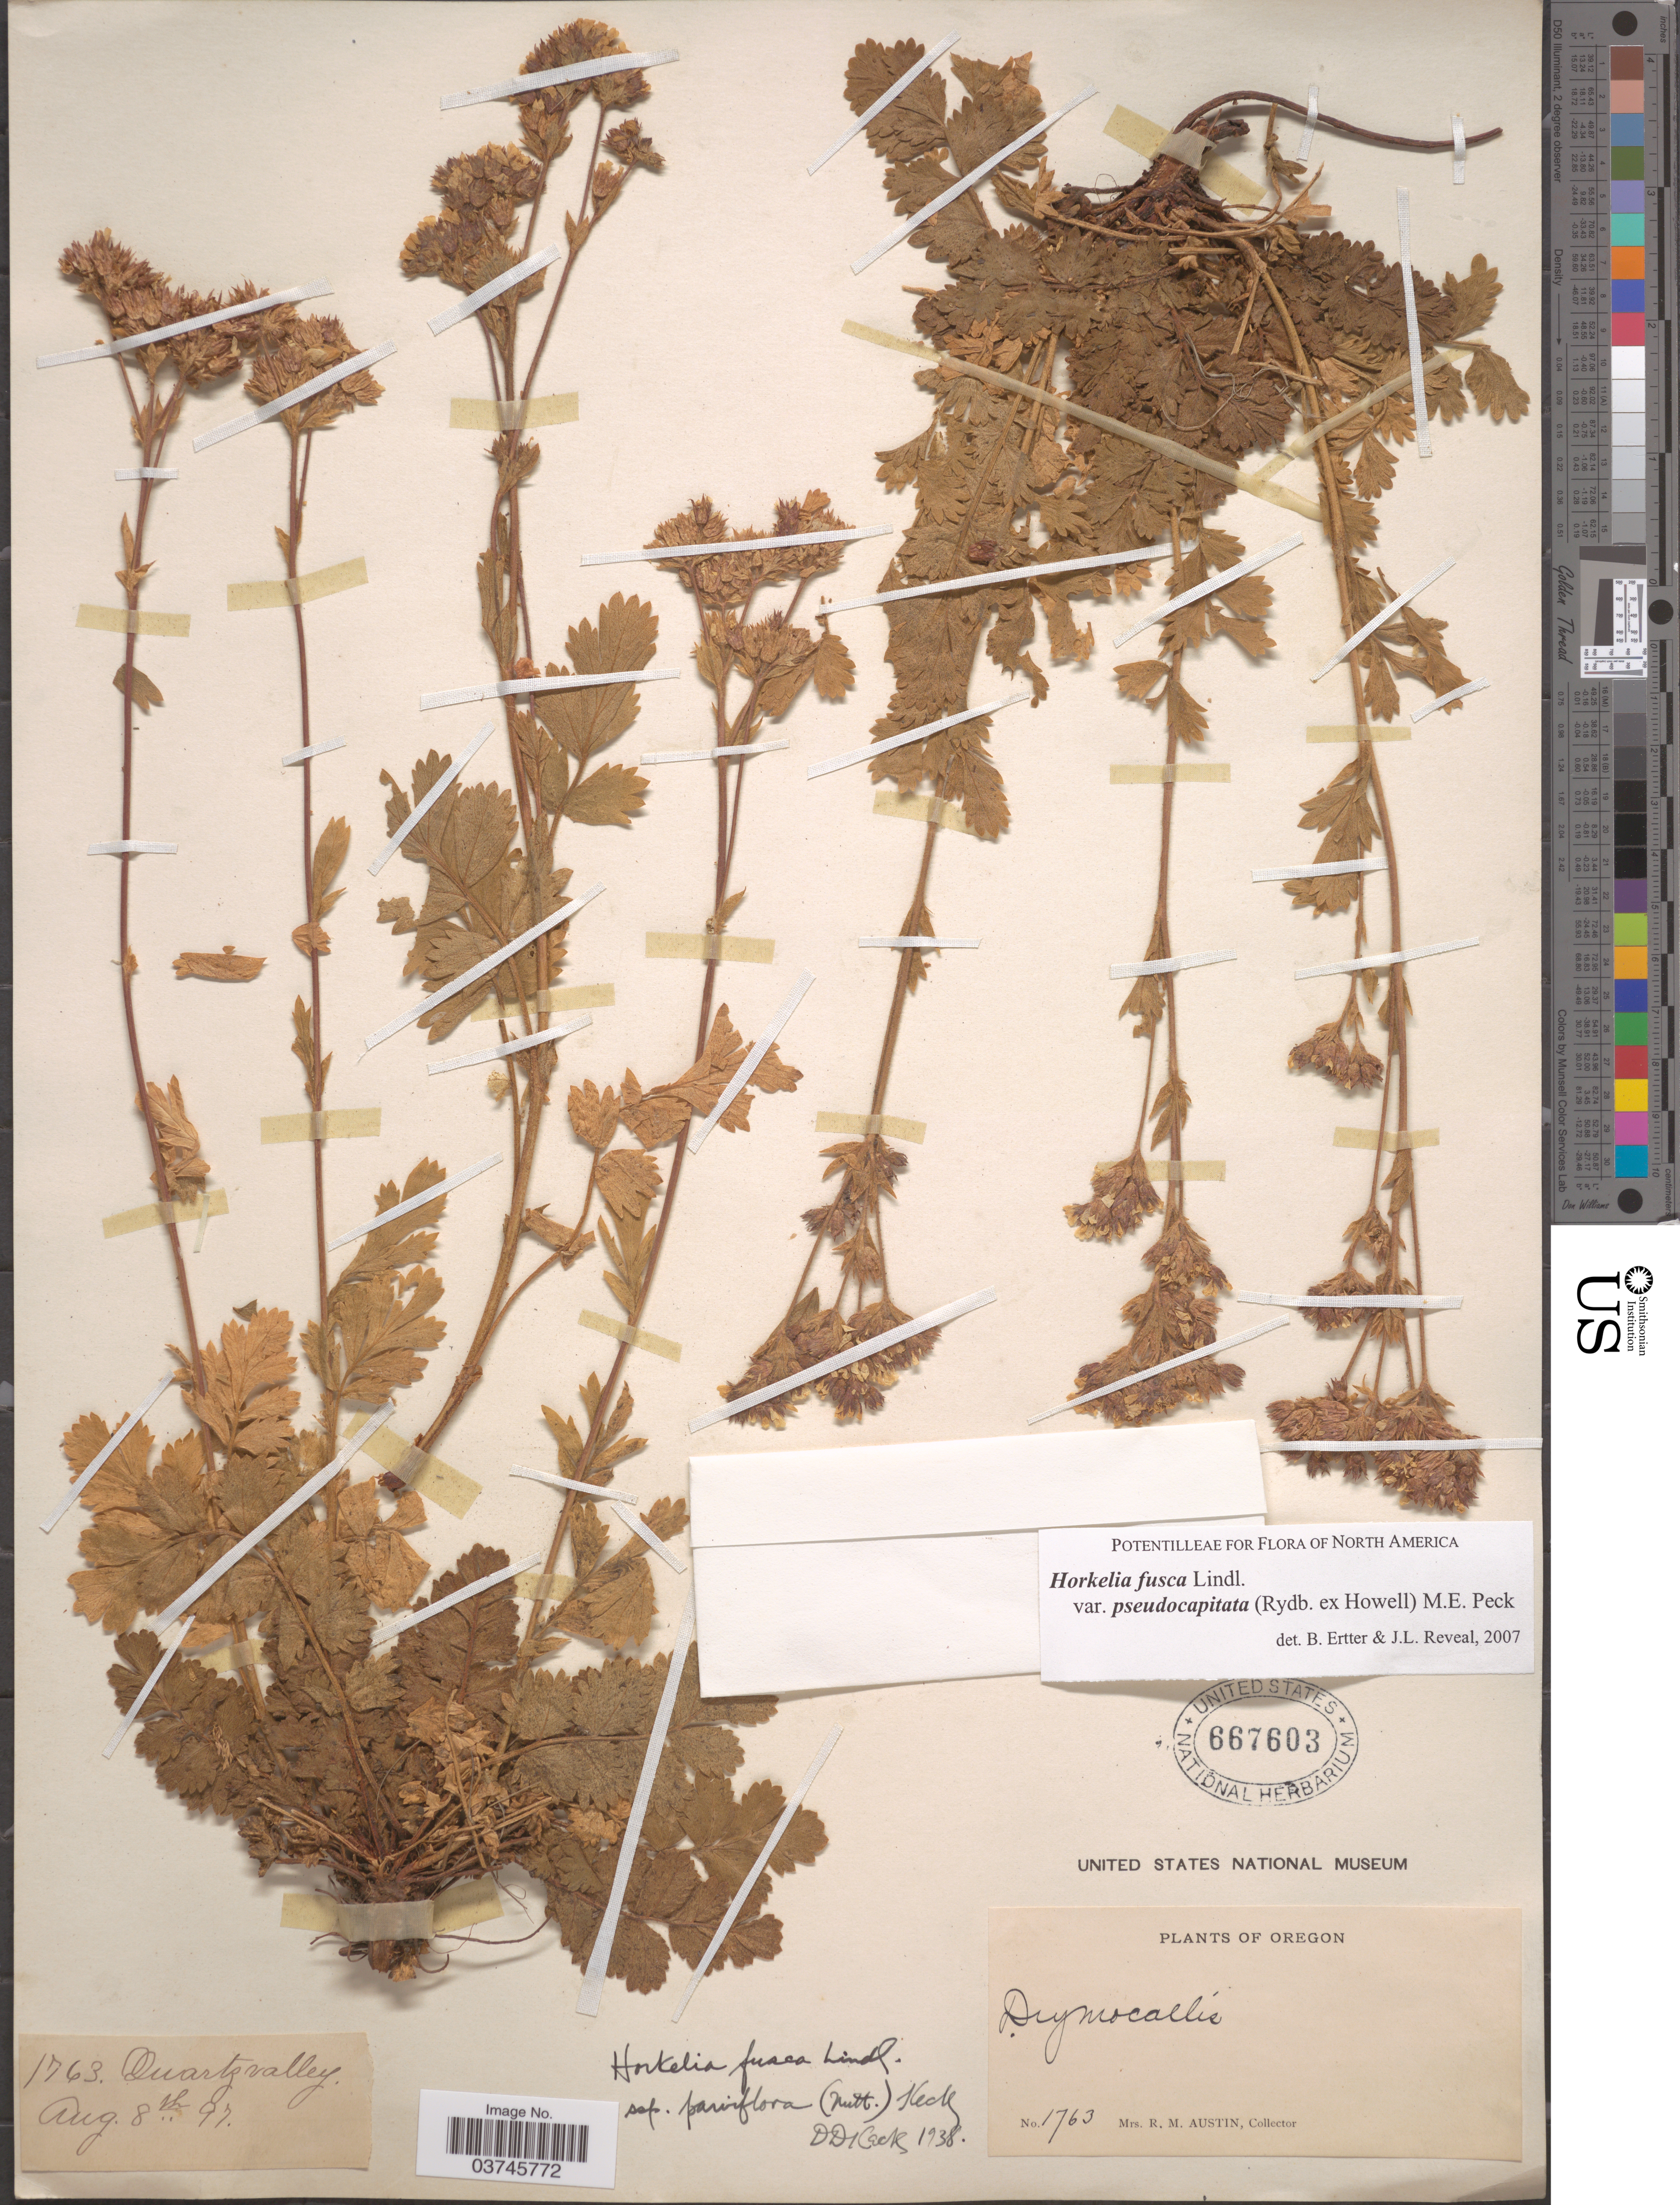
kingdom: Plantae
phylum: Tracheophyta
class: Magnoliopsida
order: Rosales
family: Rosaceae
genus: Potentilla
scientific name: Potentilla douglasii var. pseudocapitata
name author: (Rydb. ex Howell) Jeps.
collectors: R. Austin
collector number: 1763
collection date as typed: Transcribed d/m/y: 8/8/97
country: United States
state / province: Oregon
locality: Quartz valley.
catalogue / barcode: US 667603